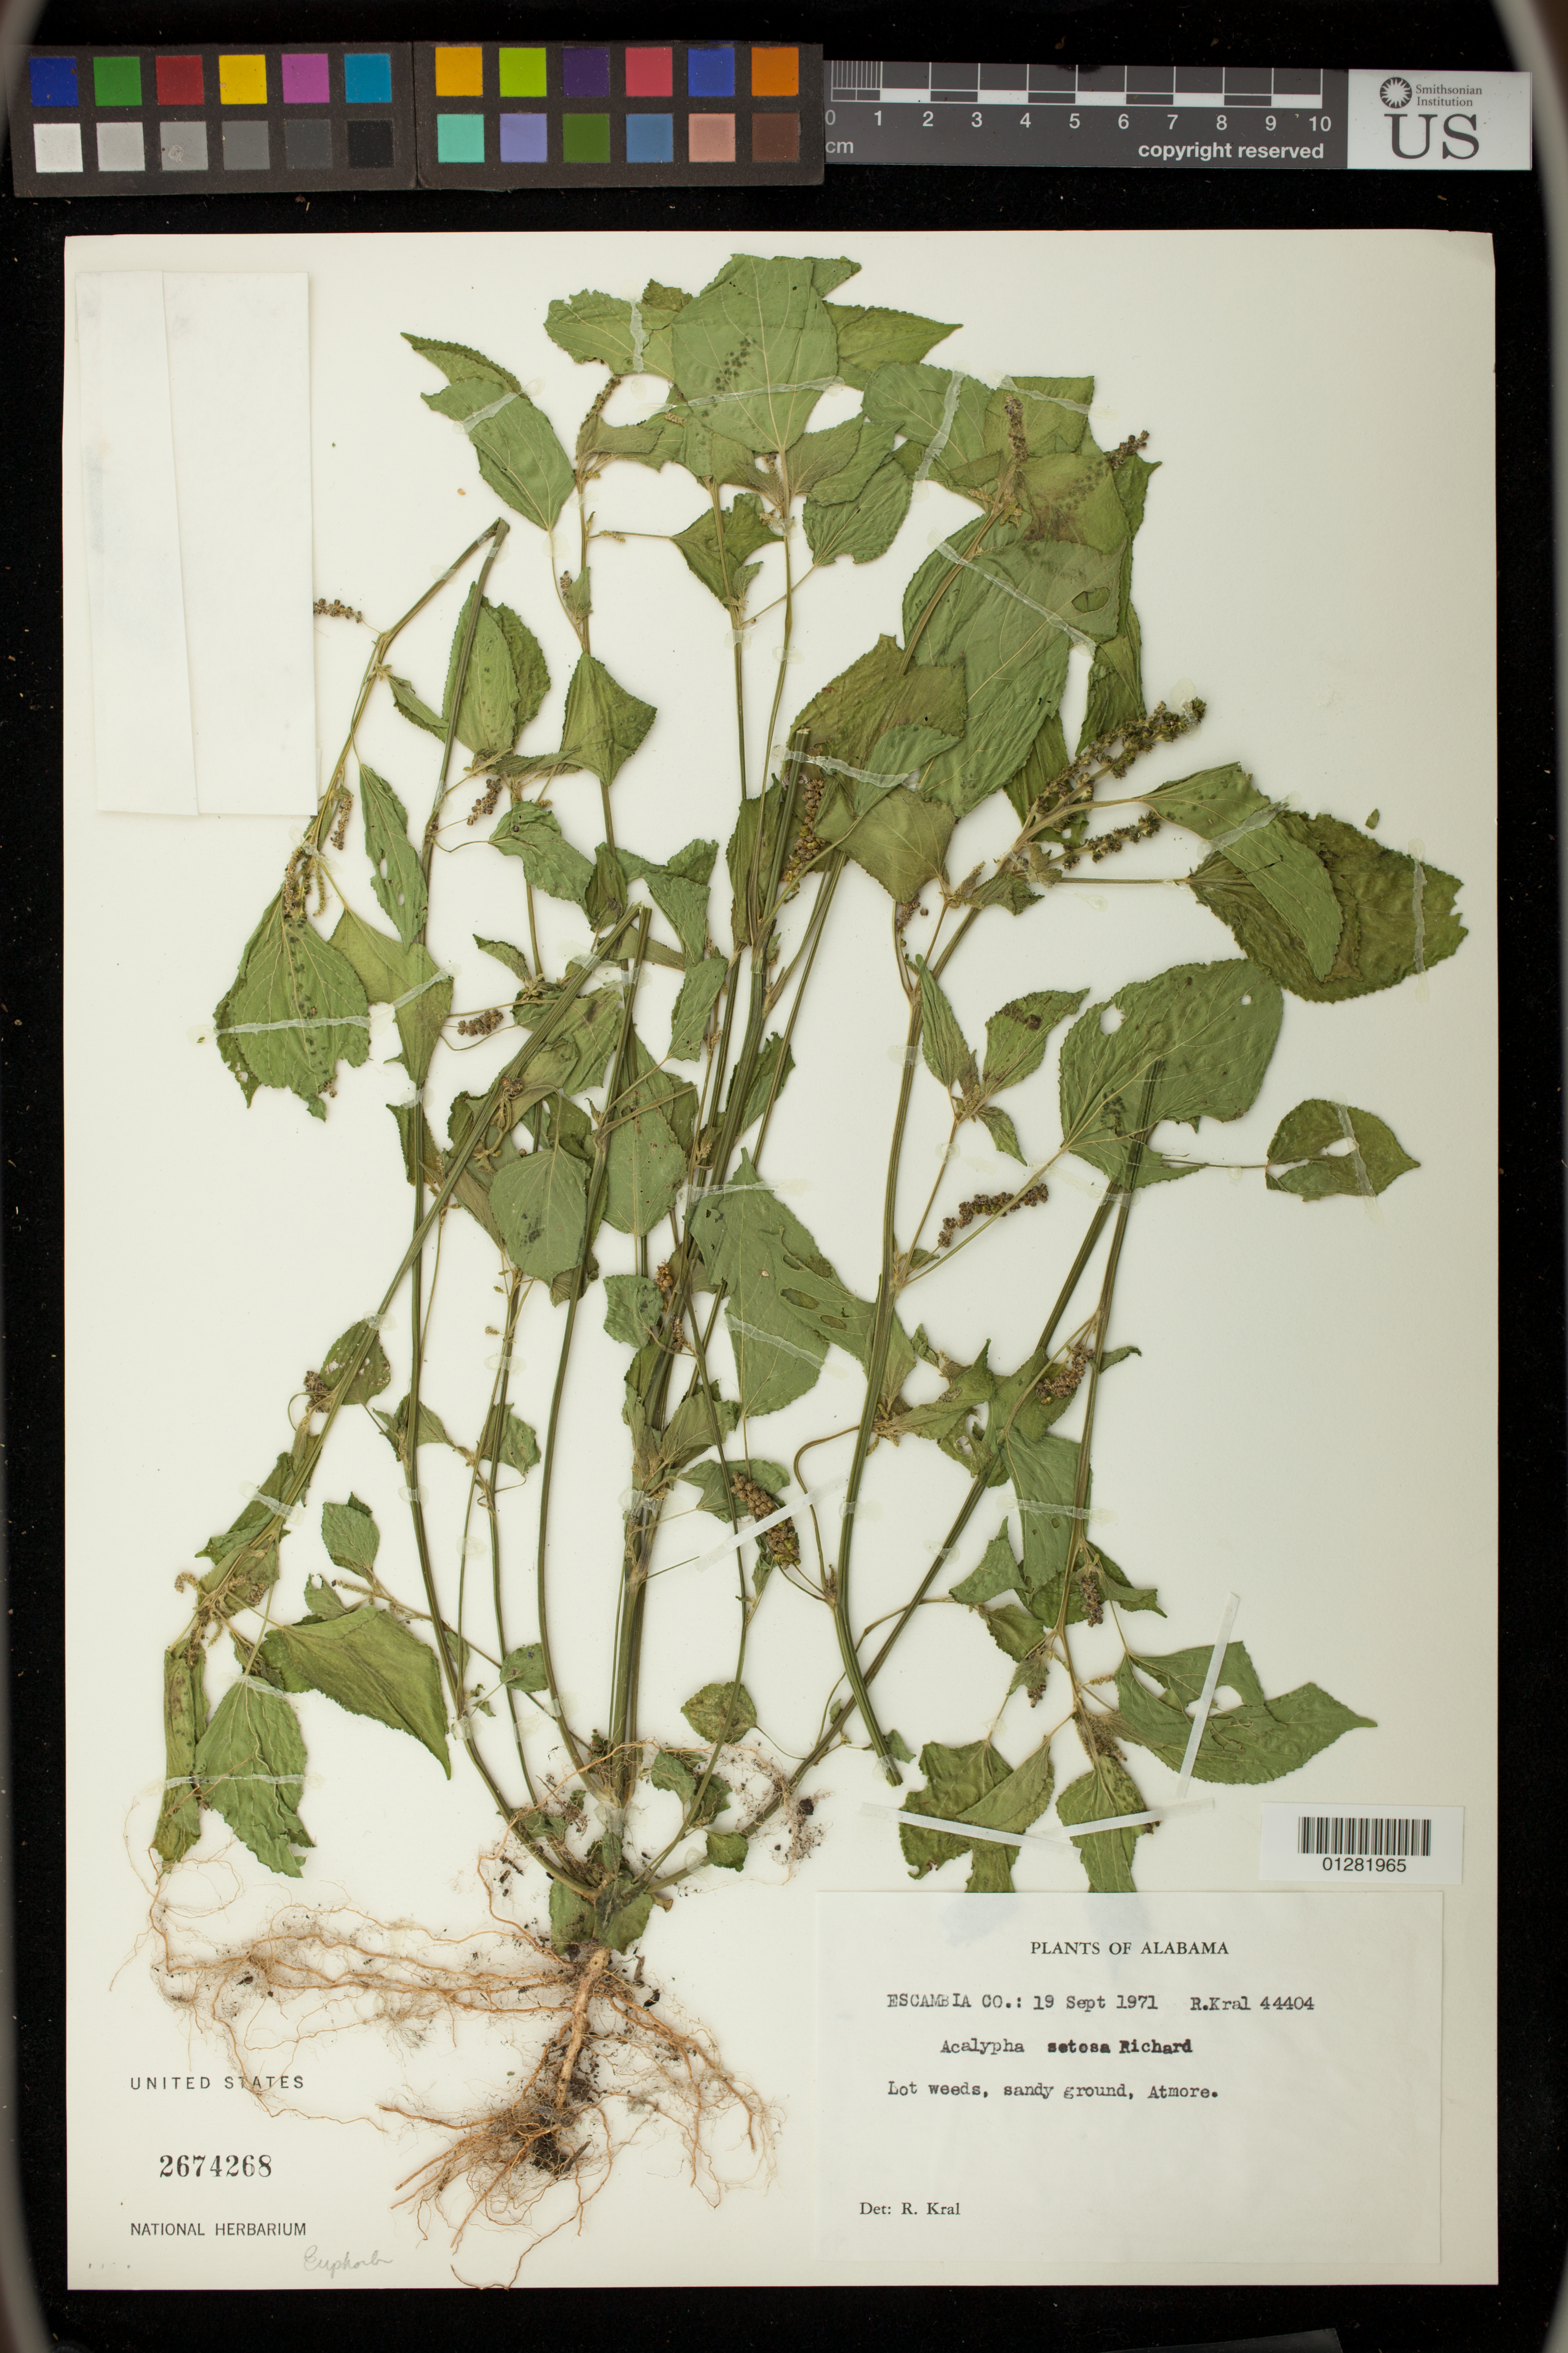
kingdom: Plantae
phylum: Tracheophyta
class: Magnoliopsida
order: Malpighiales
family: Euphorbiaceae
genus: Acalypha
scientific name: Acalypha setosa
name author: A. Rich.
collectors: R. Kral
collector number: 44404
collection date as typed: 19 Sep 1971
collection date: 1971-09-19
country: United States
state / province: Alabama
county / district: Escambia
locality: Atmore.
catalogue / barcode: US 2674268